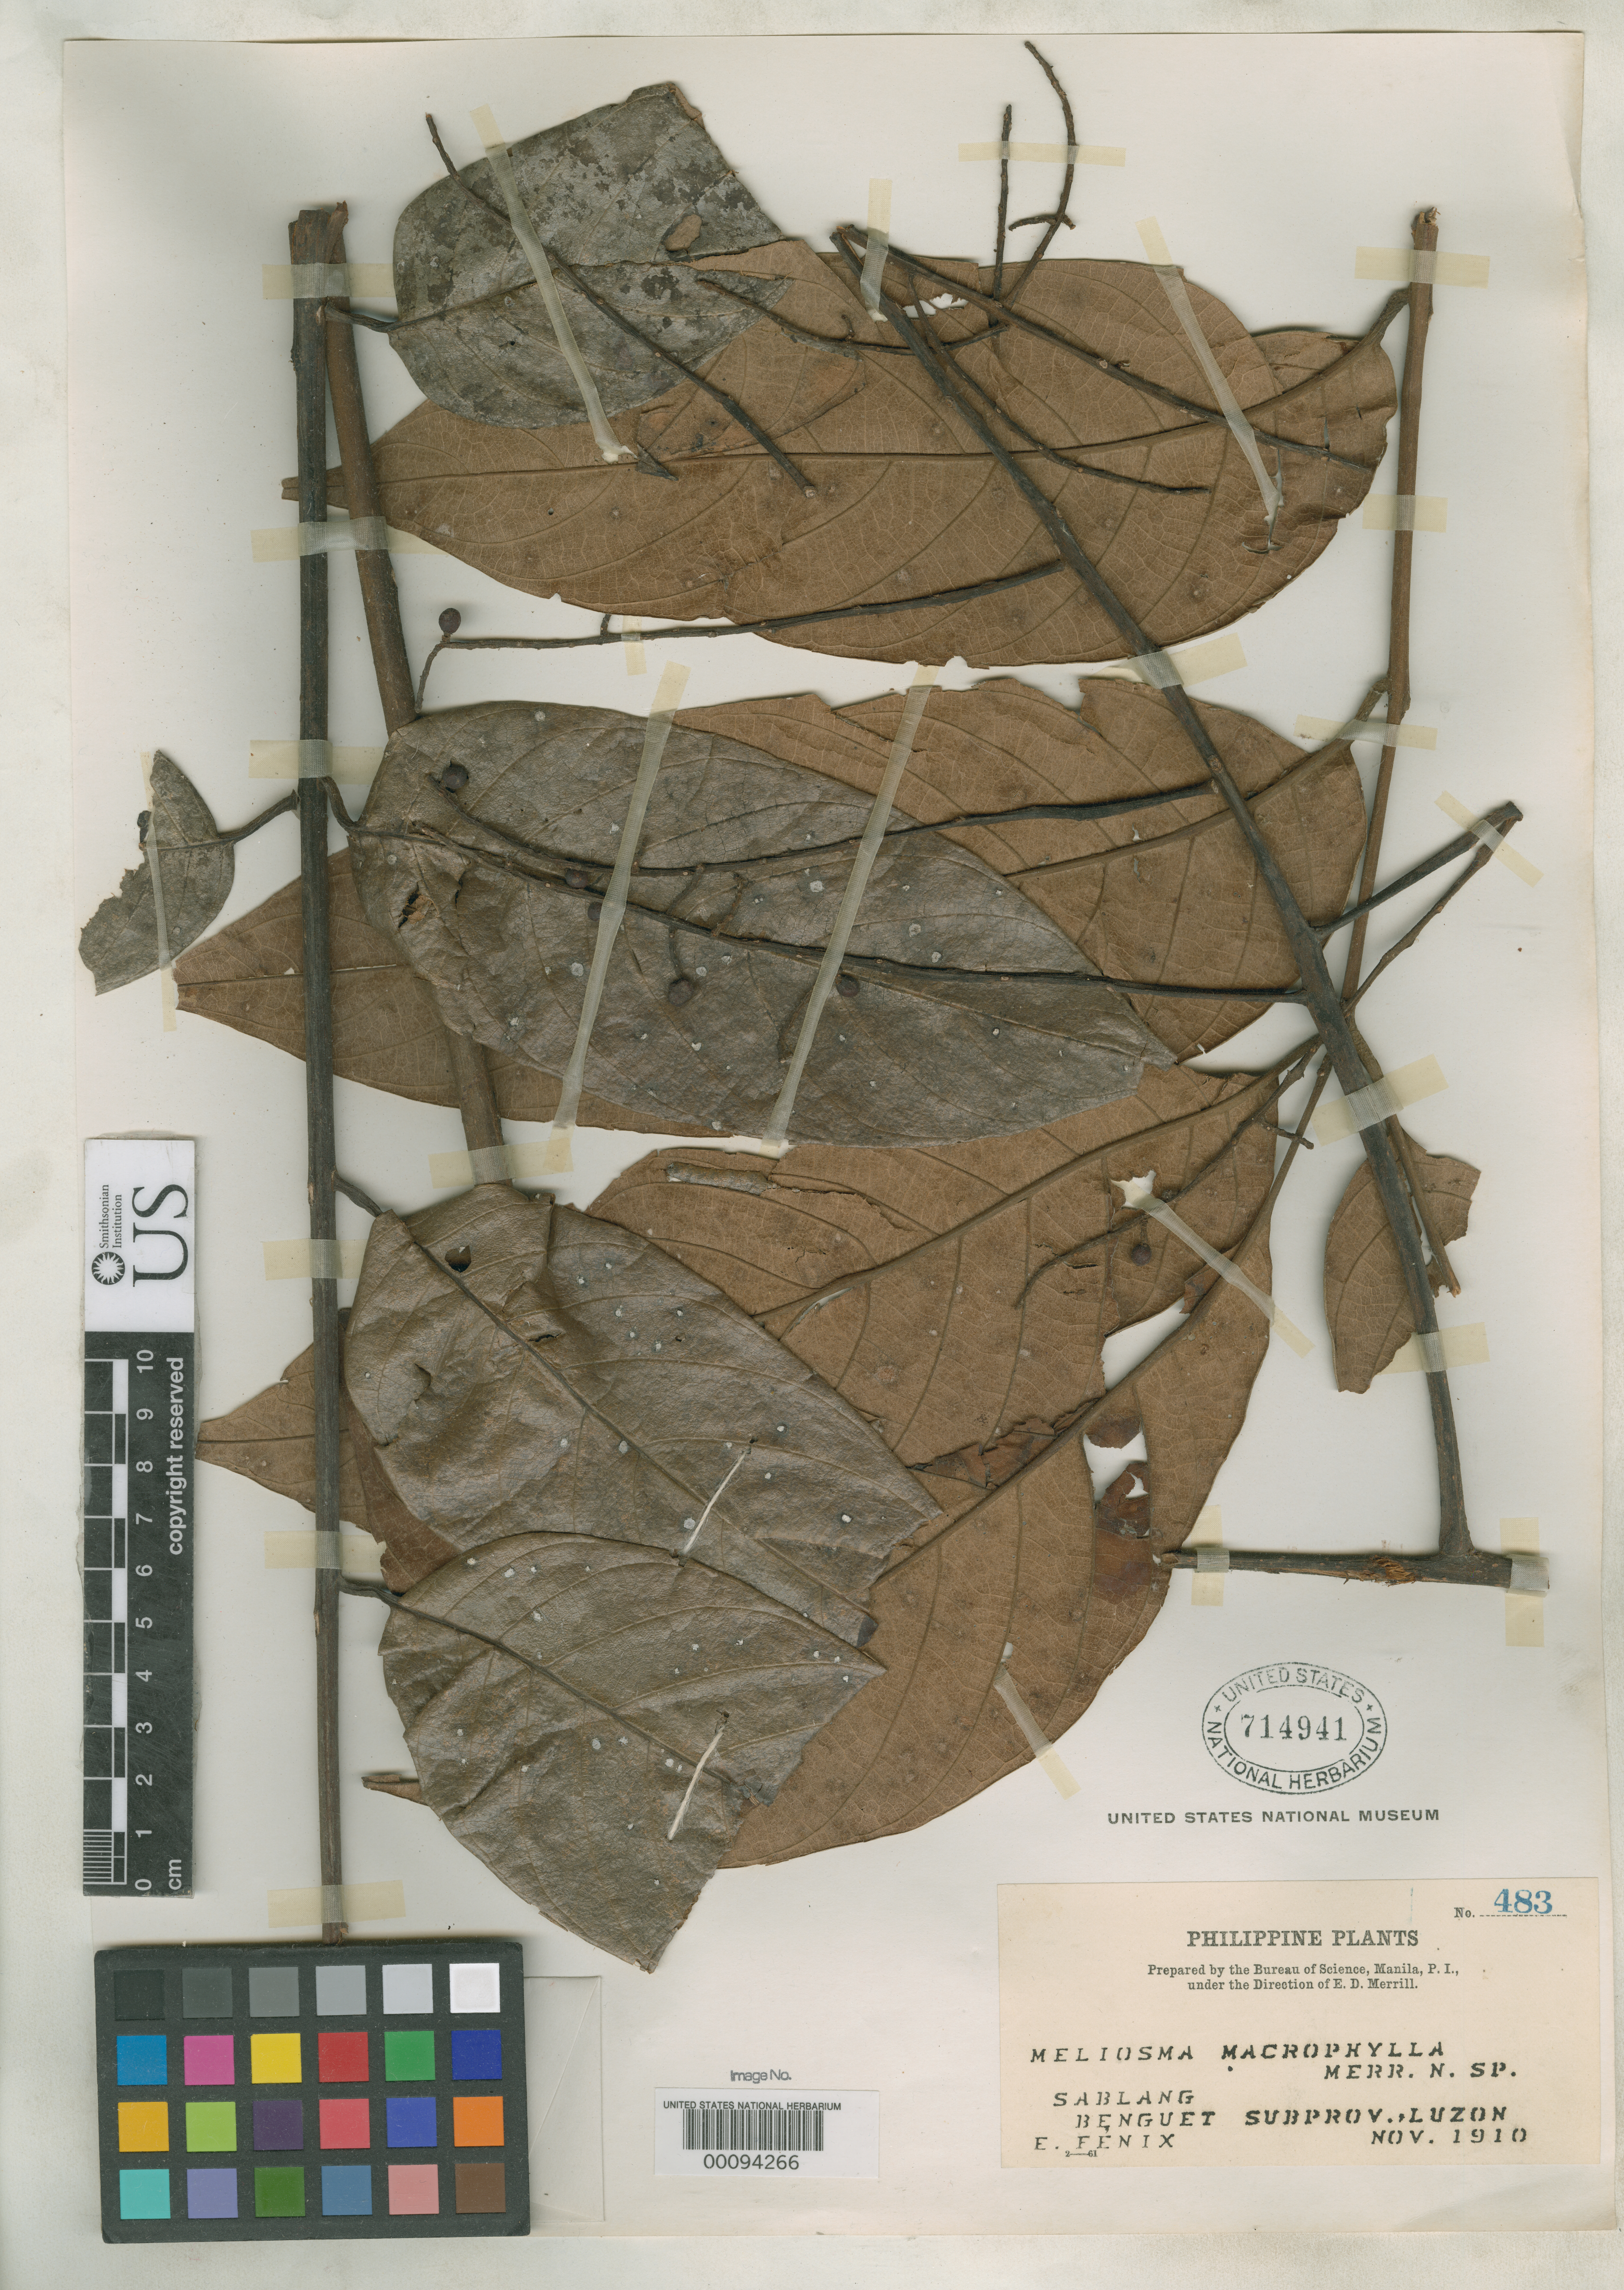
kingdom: Plantae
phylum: Tracheophyta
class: Magnoliopsida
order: Proteales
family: Sabiaceae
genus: Meliosma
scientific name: Meliosma macrophylla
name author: Merr.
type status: Isotype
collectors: E. Fénix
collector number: Philipp. Pl. 483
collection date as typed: Nov 1910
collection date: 1910-11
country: Philippines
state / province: Cordillera (Administrative Region)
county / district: Benguet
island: Luzon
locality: Sablan.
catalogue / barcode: US 714941